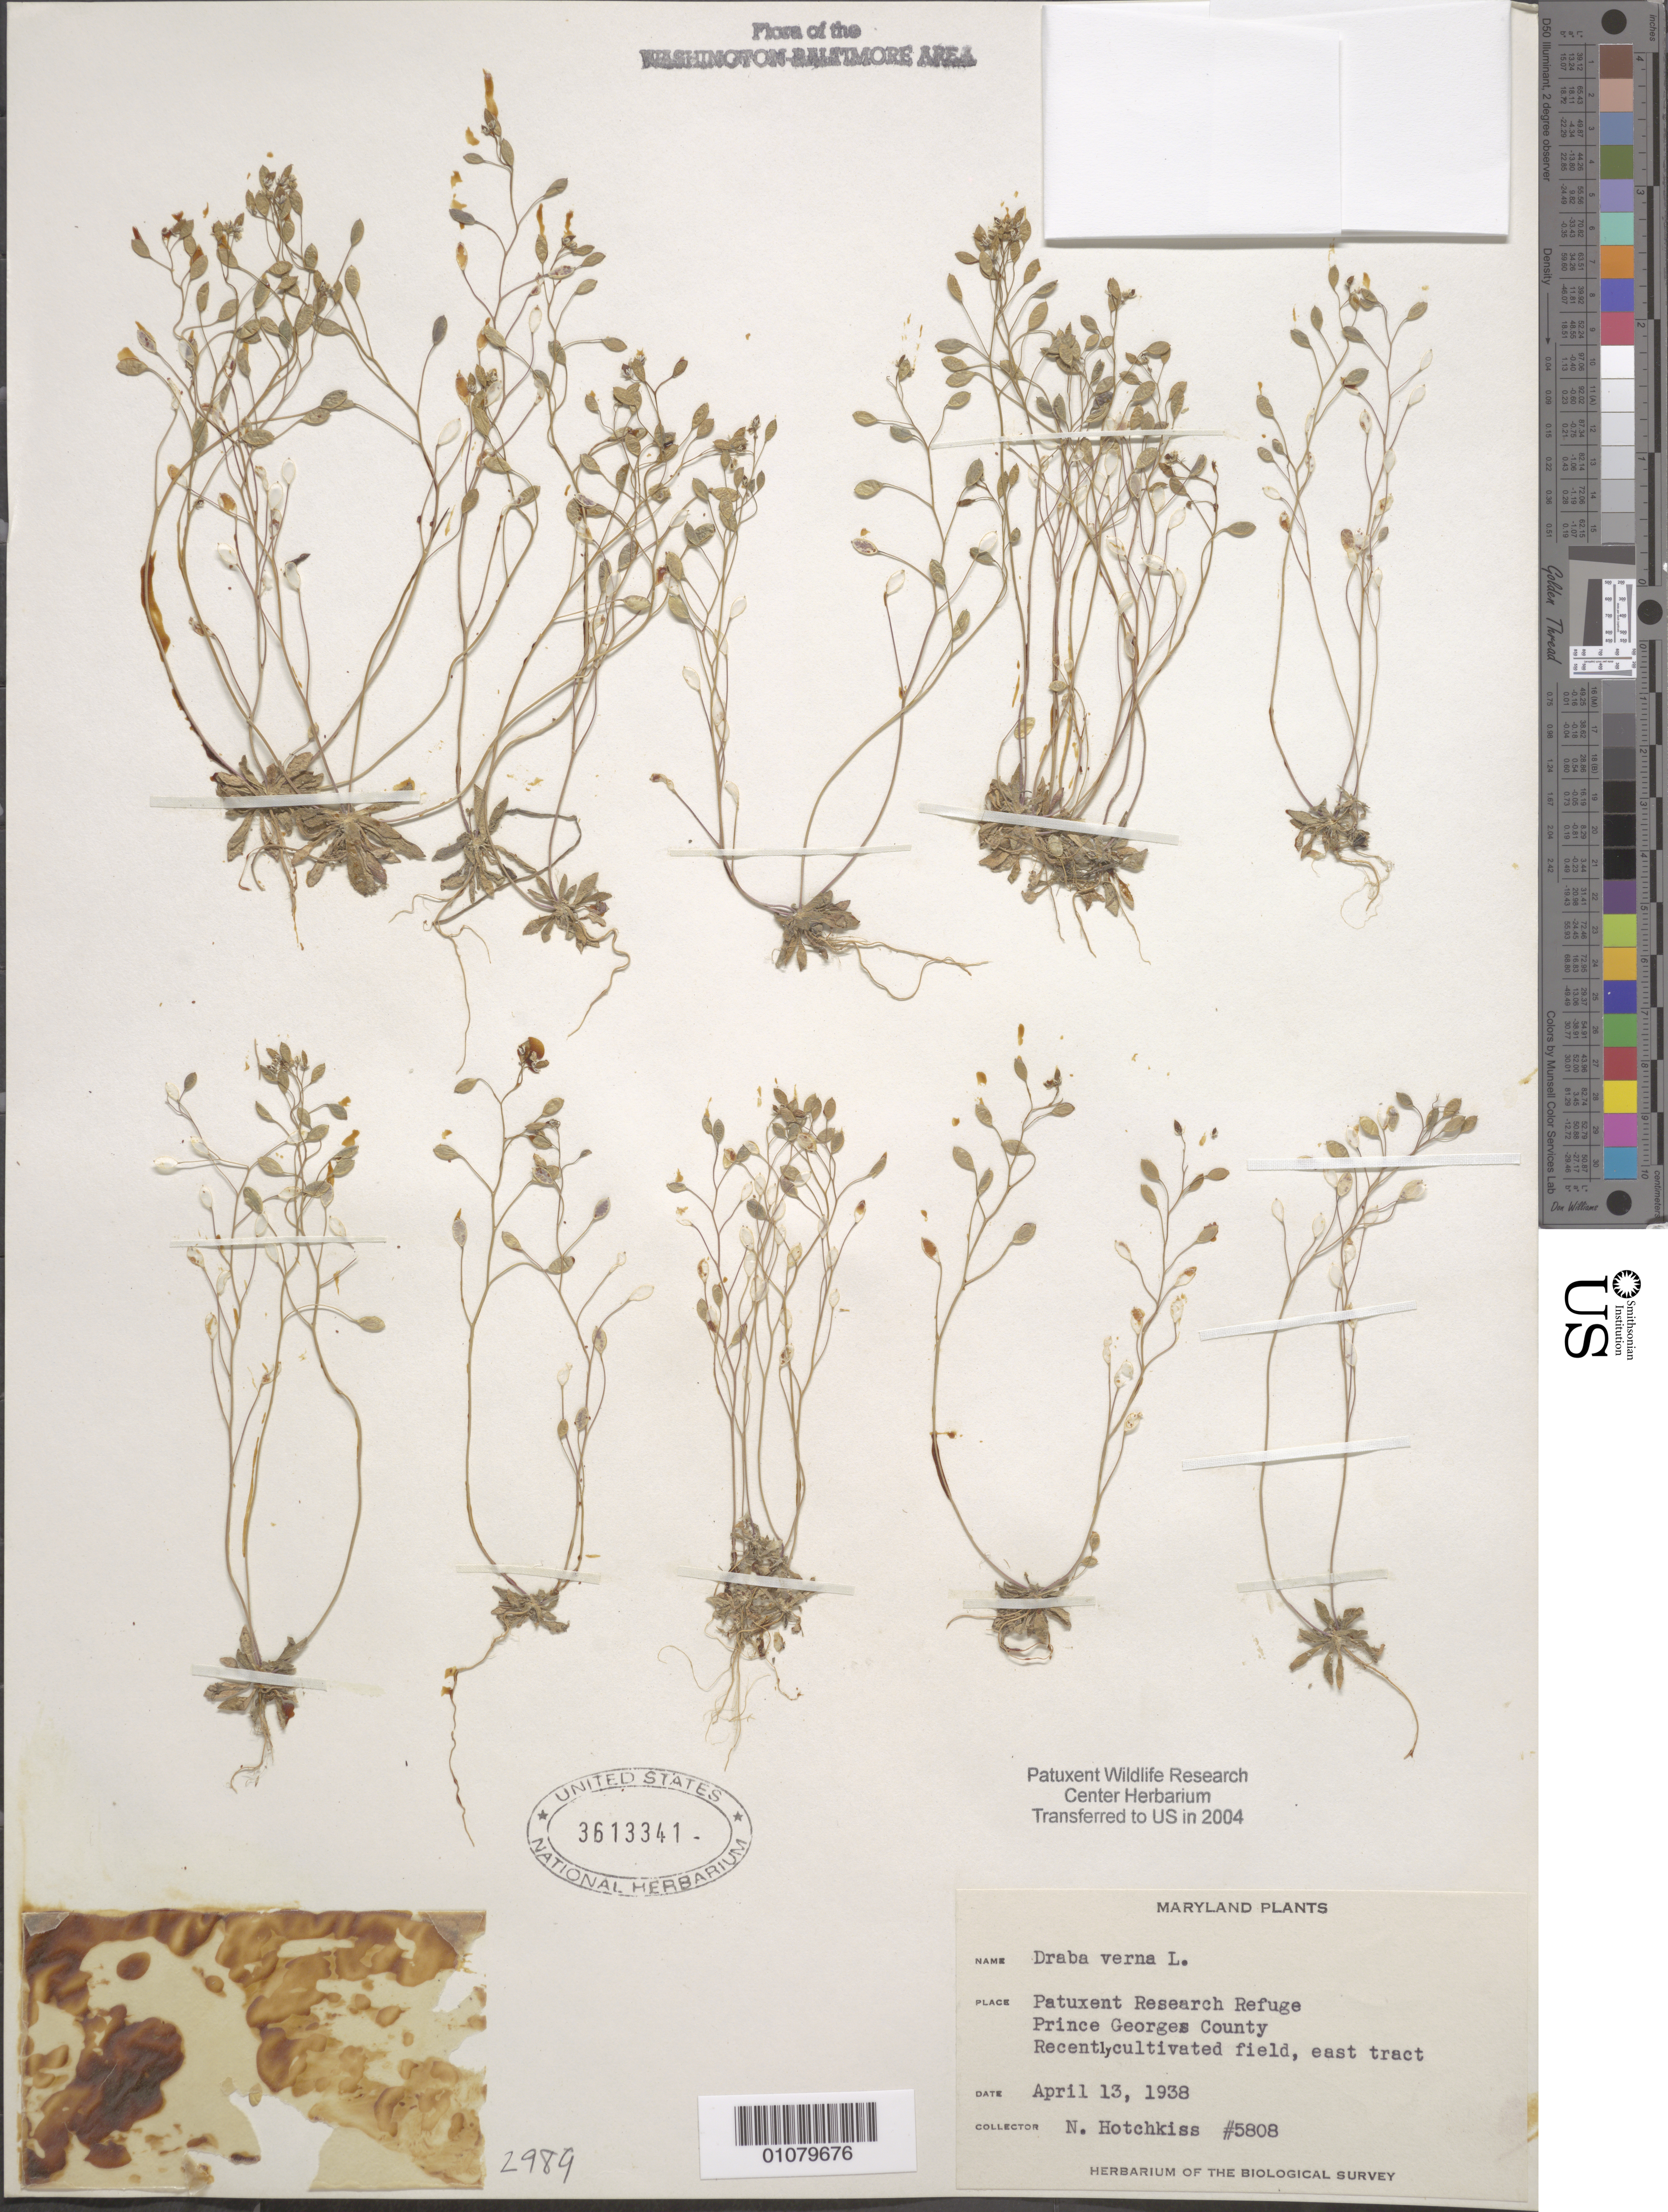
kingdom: Plantae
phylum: Tracheophyta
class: Magnoliopsida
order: Brassicales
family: Brassicaceae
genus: Draba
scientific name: Draba verna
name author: L.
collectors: N. Hotchkiss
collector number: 5808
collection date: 1938-04-13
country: United States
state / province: Maryland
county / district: Prince George's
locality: Patuxent Wildlife Refuge. E. tract.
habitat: Recently cultivated field.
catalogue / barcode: US 3613341